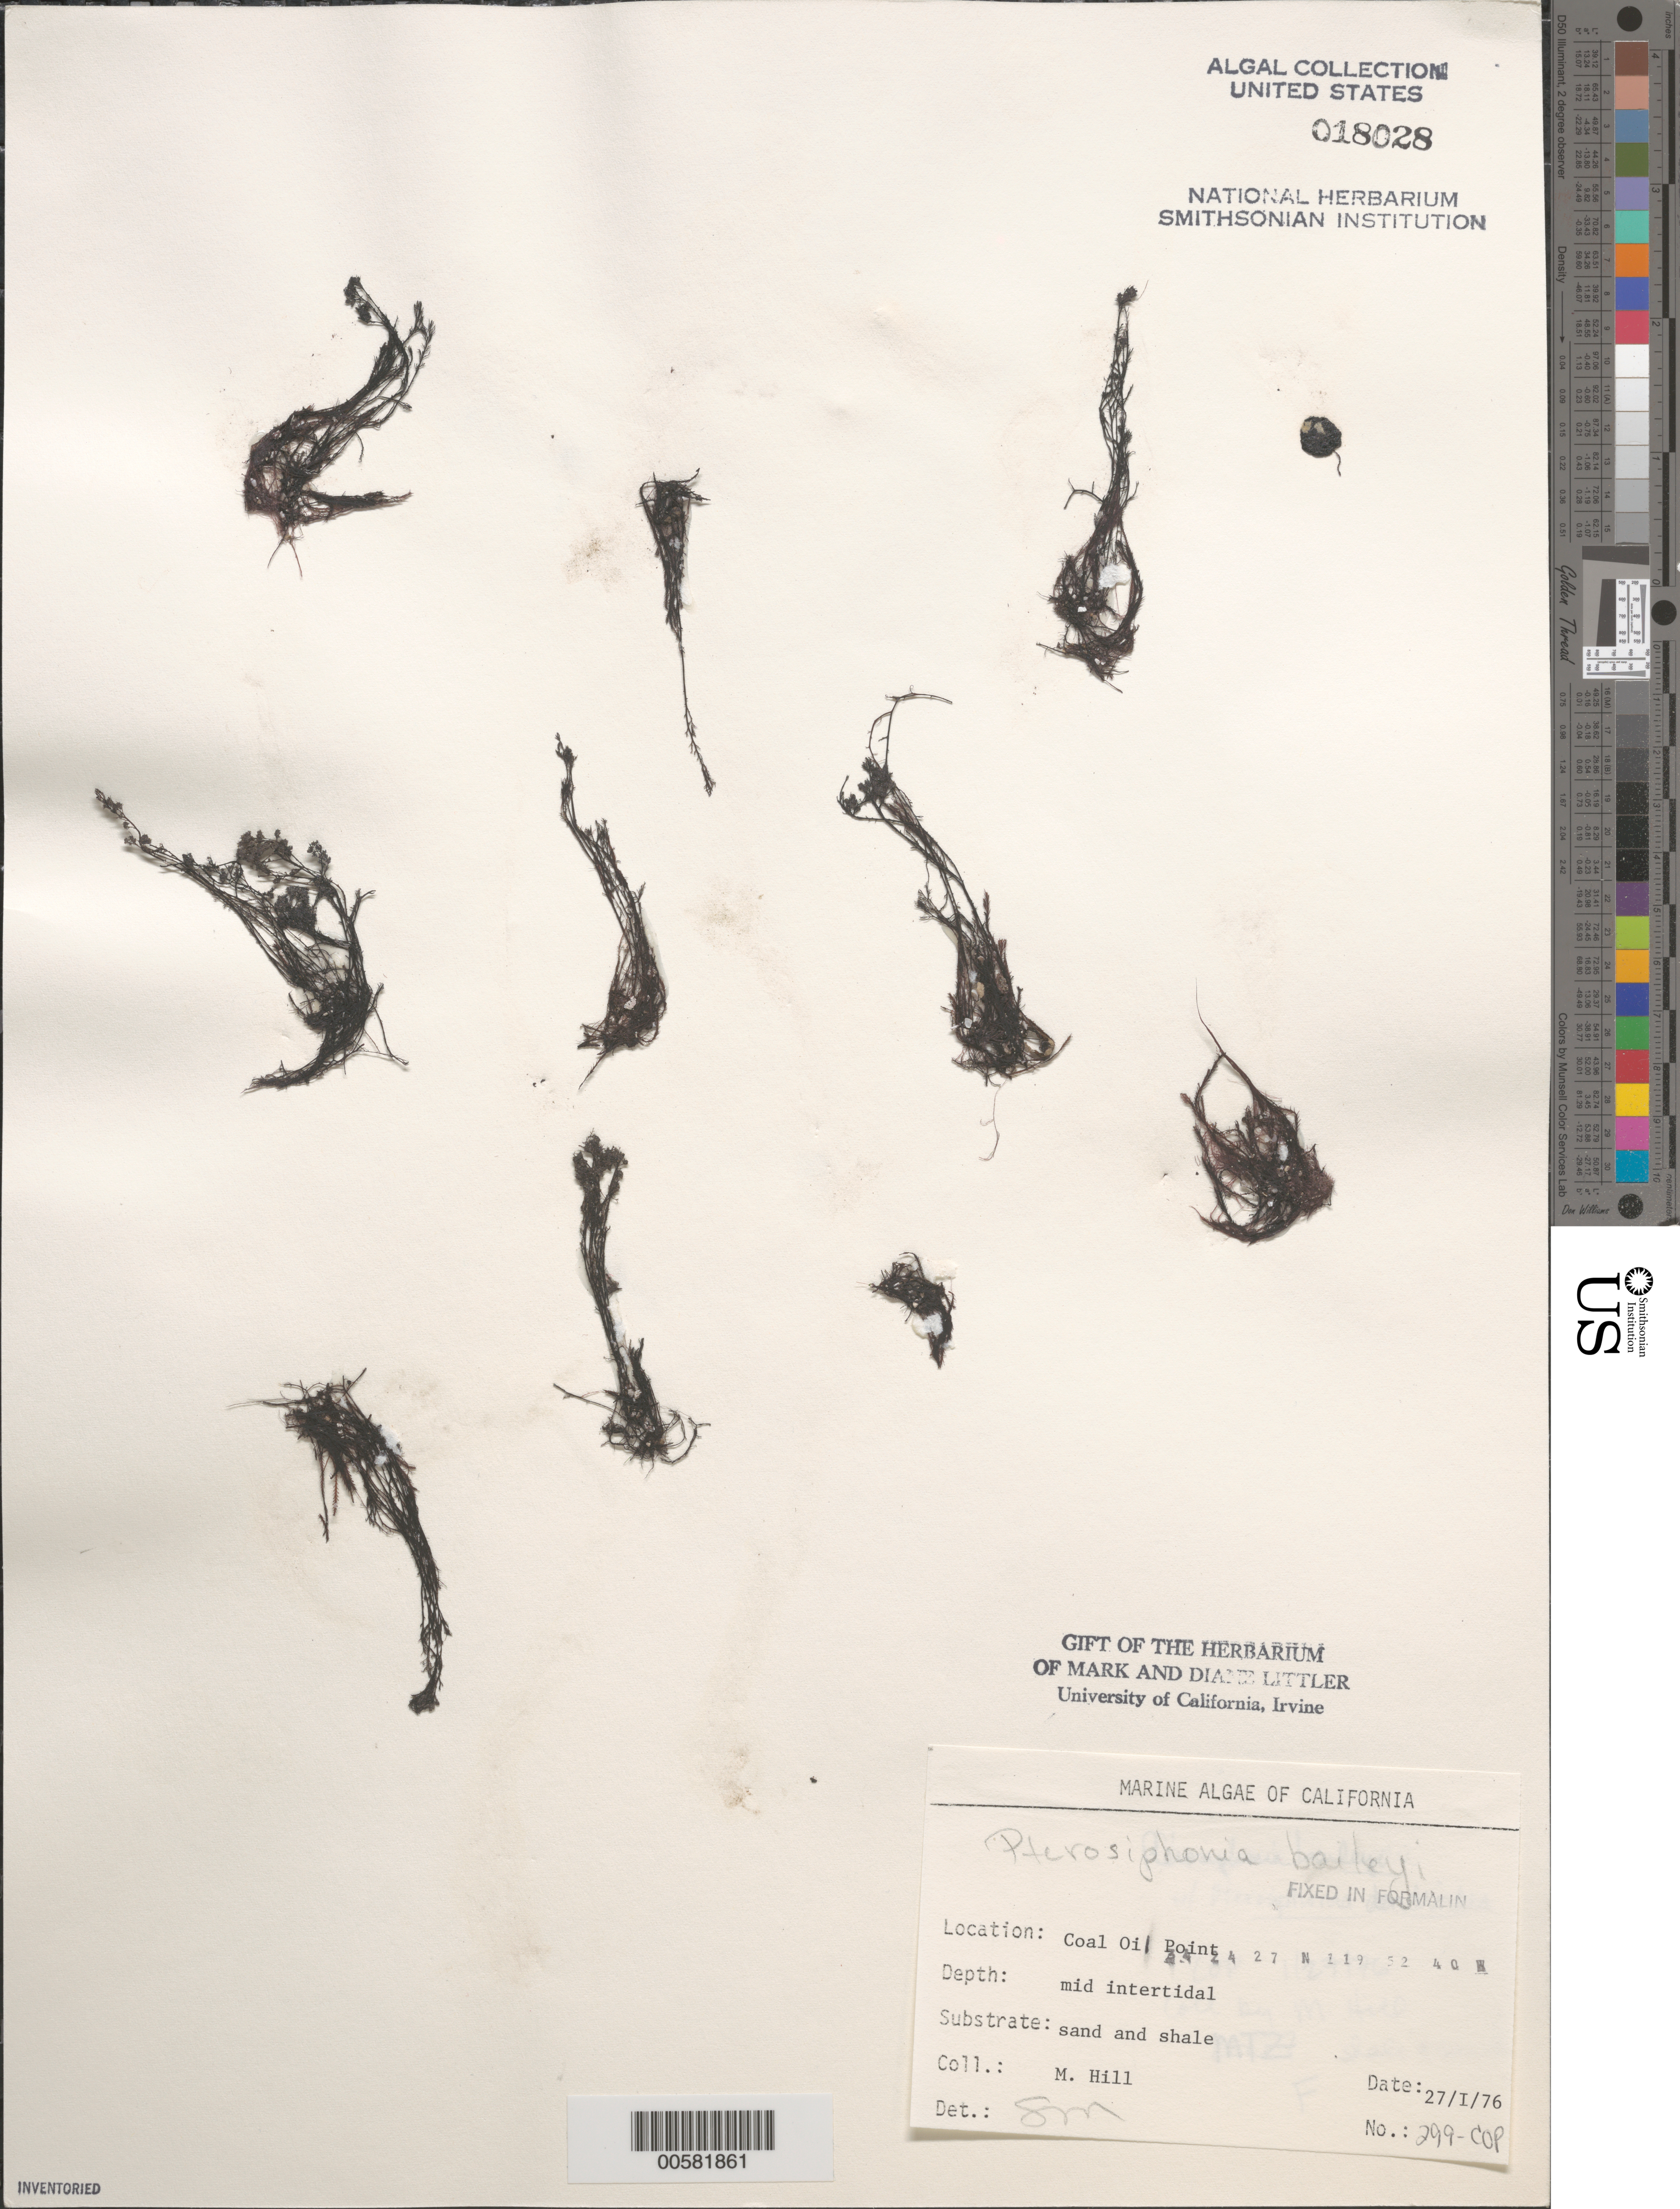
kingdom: Plantae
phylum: Rhodophyta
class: Florideophyceae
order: Ceramiales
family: Rhodomelaceae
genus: Symphyocladiella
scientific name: Symphyocladiella baileyi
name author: (Harvey) D.E.Bustamante et al.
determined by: Algae name updating Project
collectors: M. Hill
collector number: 299-cop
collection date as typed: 27 Jan 1976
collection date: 1976-01-27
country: United States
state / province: California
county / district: Santa Barbara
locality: Coal Oil Point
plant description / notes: BLM-SOCALBIGHT Rocky Intertidal Survey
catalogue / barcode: US 18028